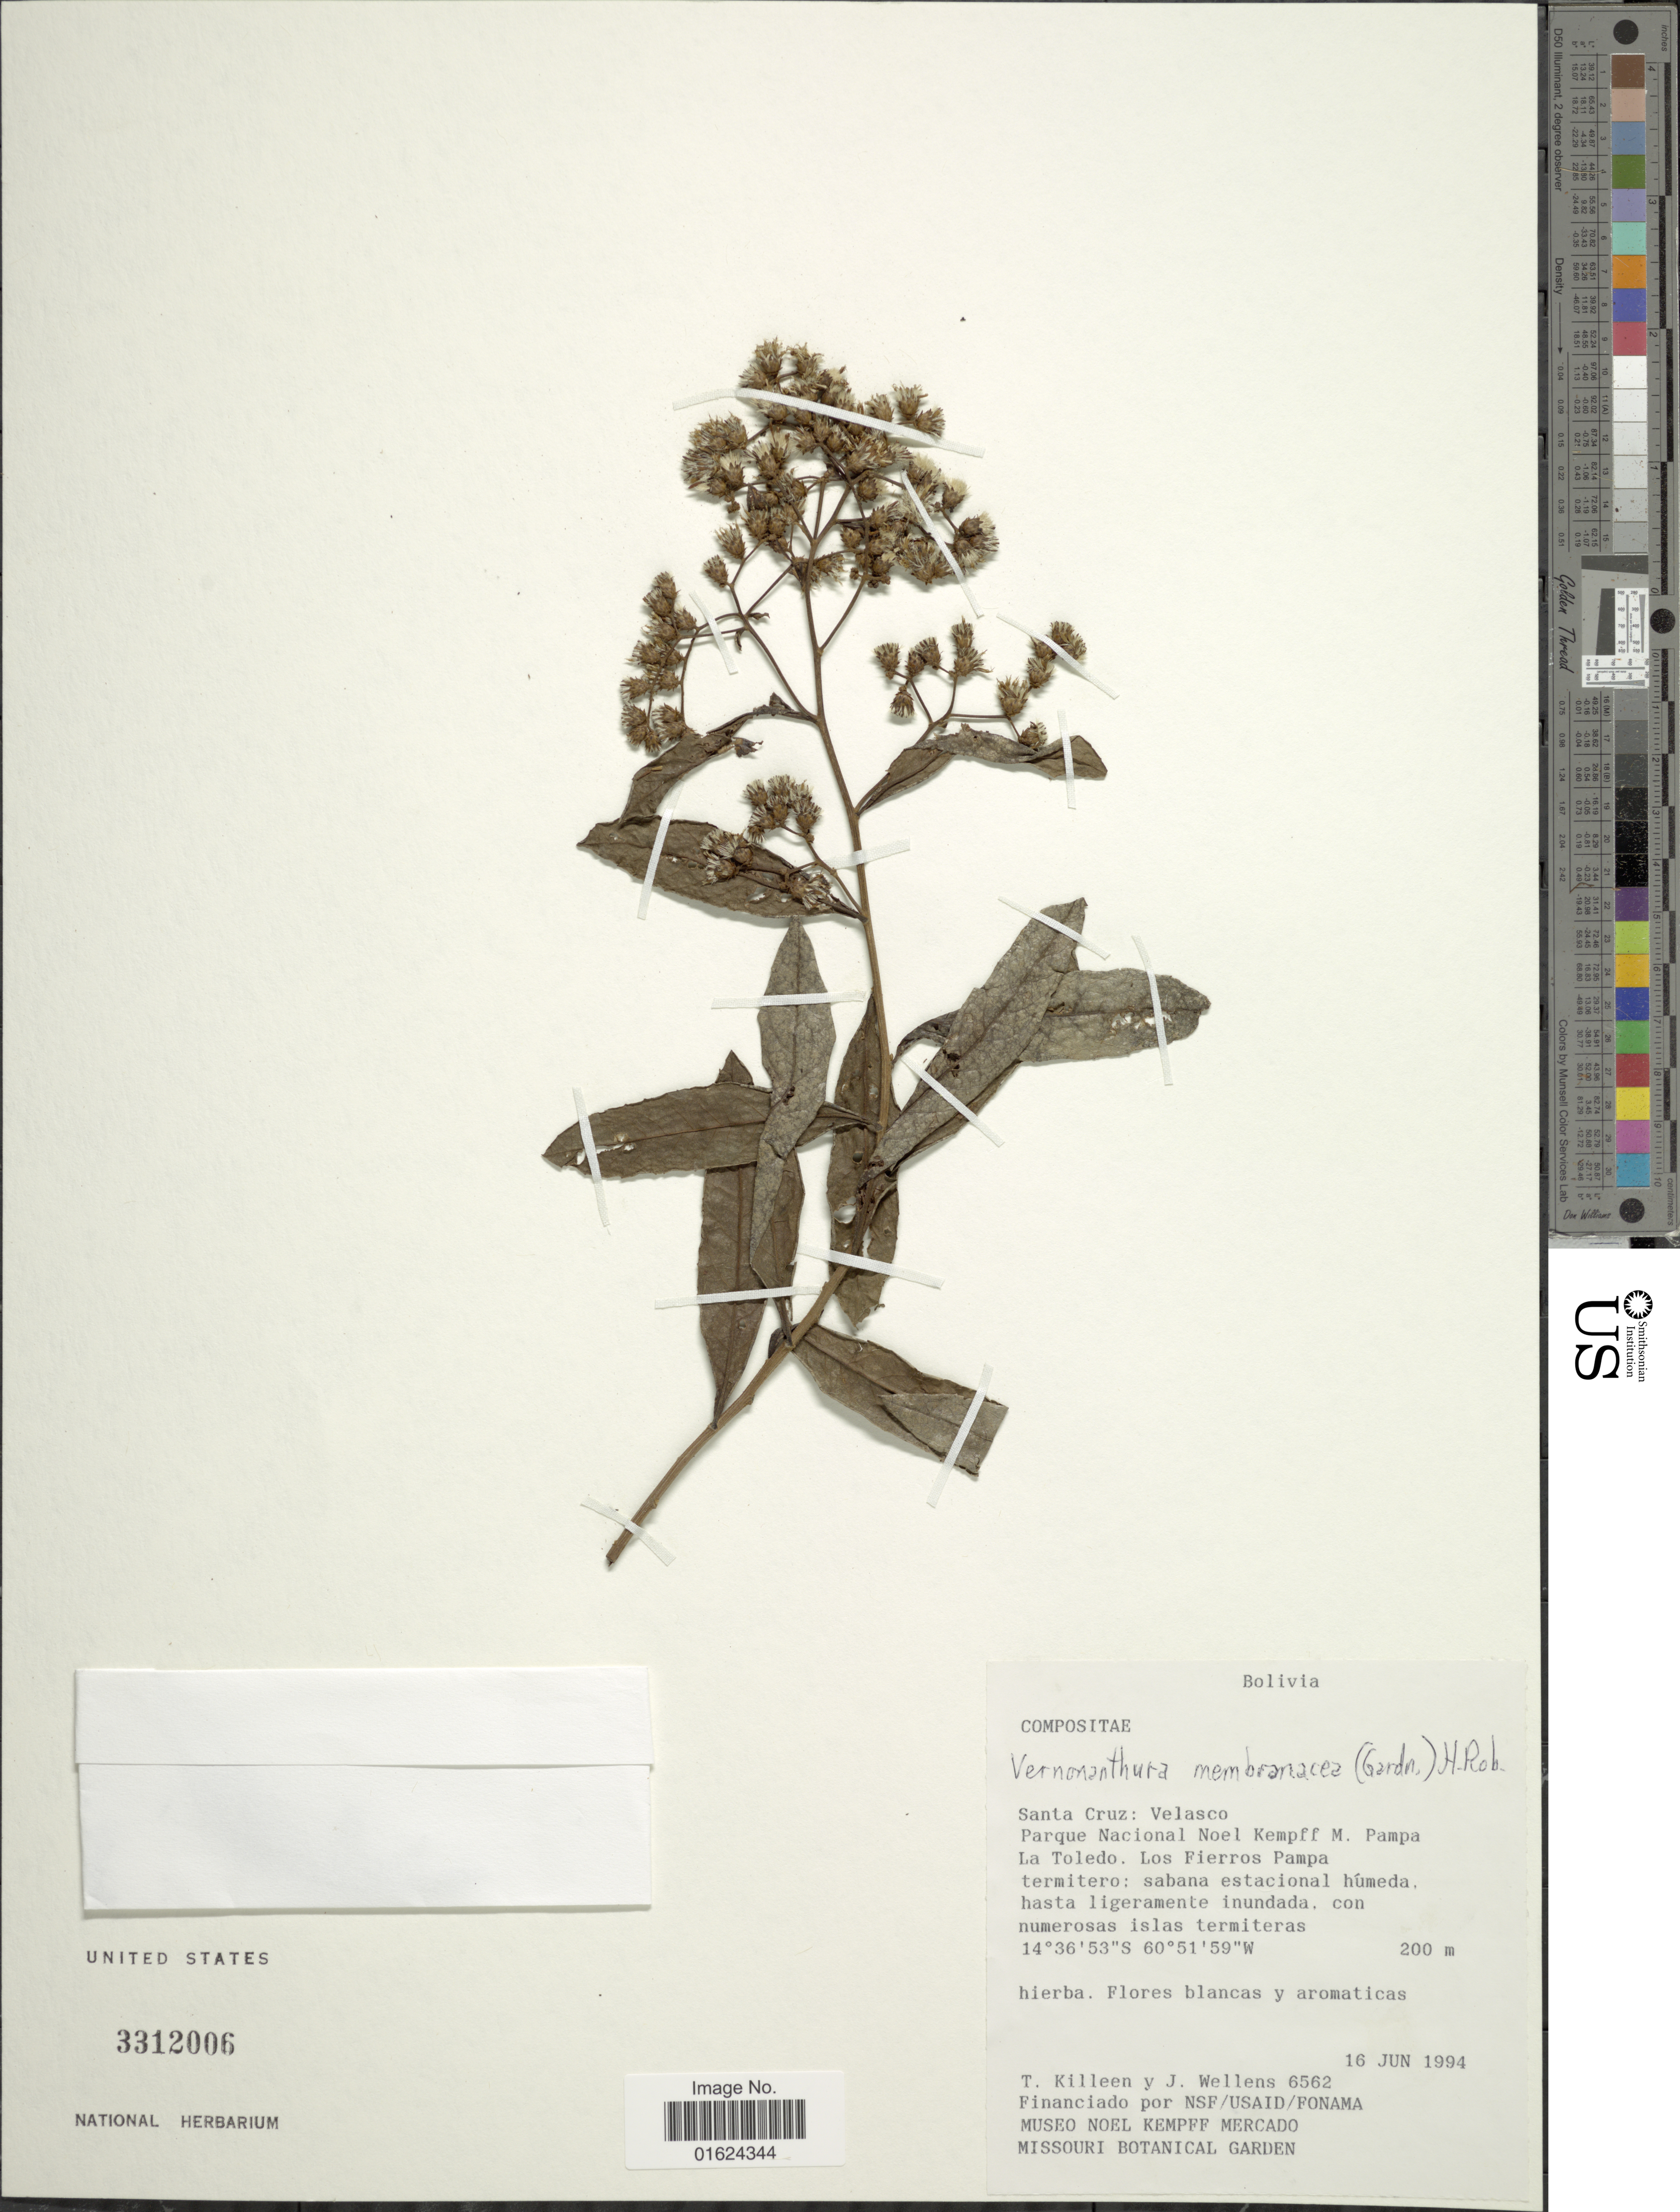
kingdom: Plantae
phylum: Tracheophyta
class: Magnoliopsida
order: Asterales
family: Asteraceae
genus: Vernonanthura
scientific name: Vernonanthura membranacea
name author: (Gardner) H. Rob.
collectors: T. J. Killeen & J. Wellens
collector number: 6562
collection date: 1994-06-16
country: Bolivia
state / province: Santa Cruz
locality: Santa Cruz: Velasco, Parque Nacional Noel Kempff M. Pampa La Toledo. Los Fierros Pampa termitero; sabana estancional humeda.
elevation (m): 200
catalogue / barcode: US 3312006